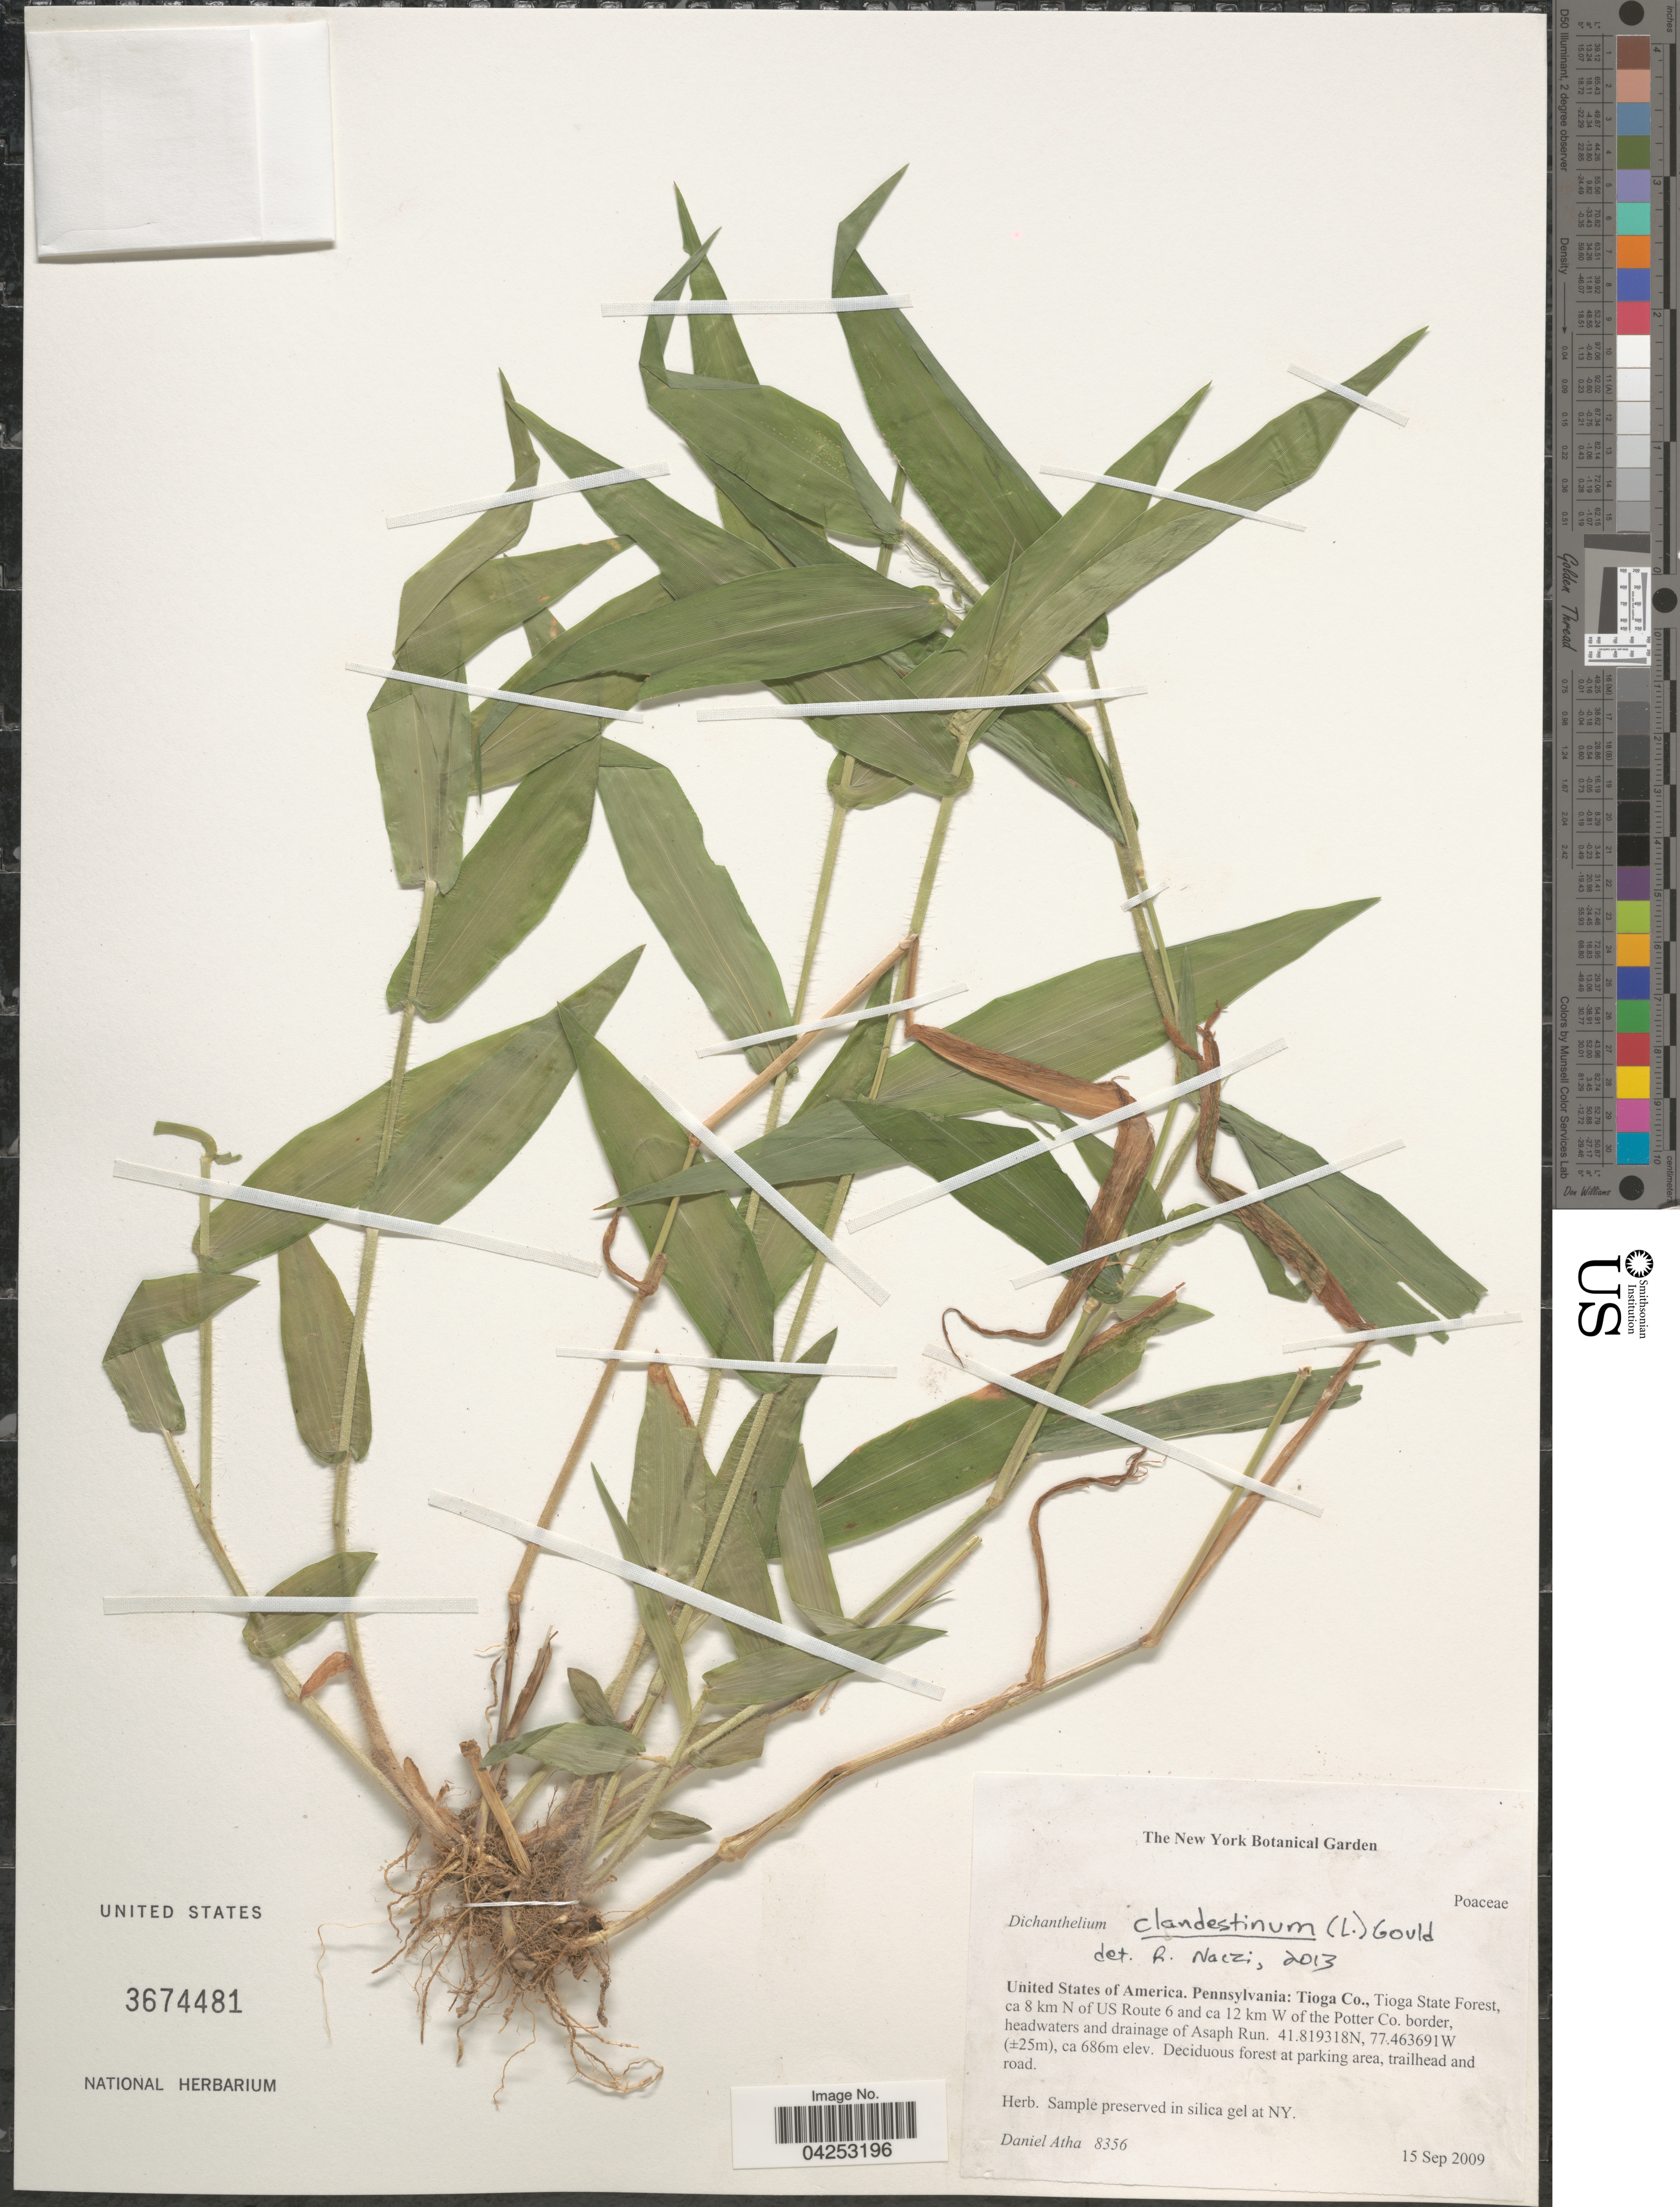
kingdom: Plantae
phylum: Tracheophyta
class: Liliopsida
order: Poales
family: Poaceae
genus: Dichanthelium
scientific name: Dichanthelium clandestinum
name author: (L.) Gould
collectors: D. Atha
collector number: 8356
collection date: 2009-09-15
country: United States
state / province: Pennsylvania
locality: Tioga Co., Tioga State Forest, ca 8 km N of US Route 6 and ca 12 km W of the Potter Co. border, headwaters and drainage of Asaph Run.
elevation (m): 686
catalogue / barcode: US 3674481